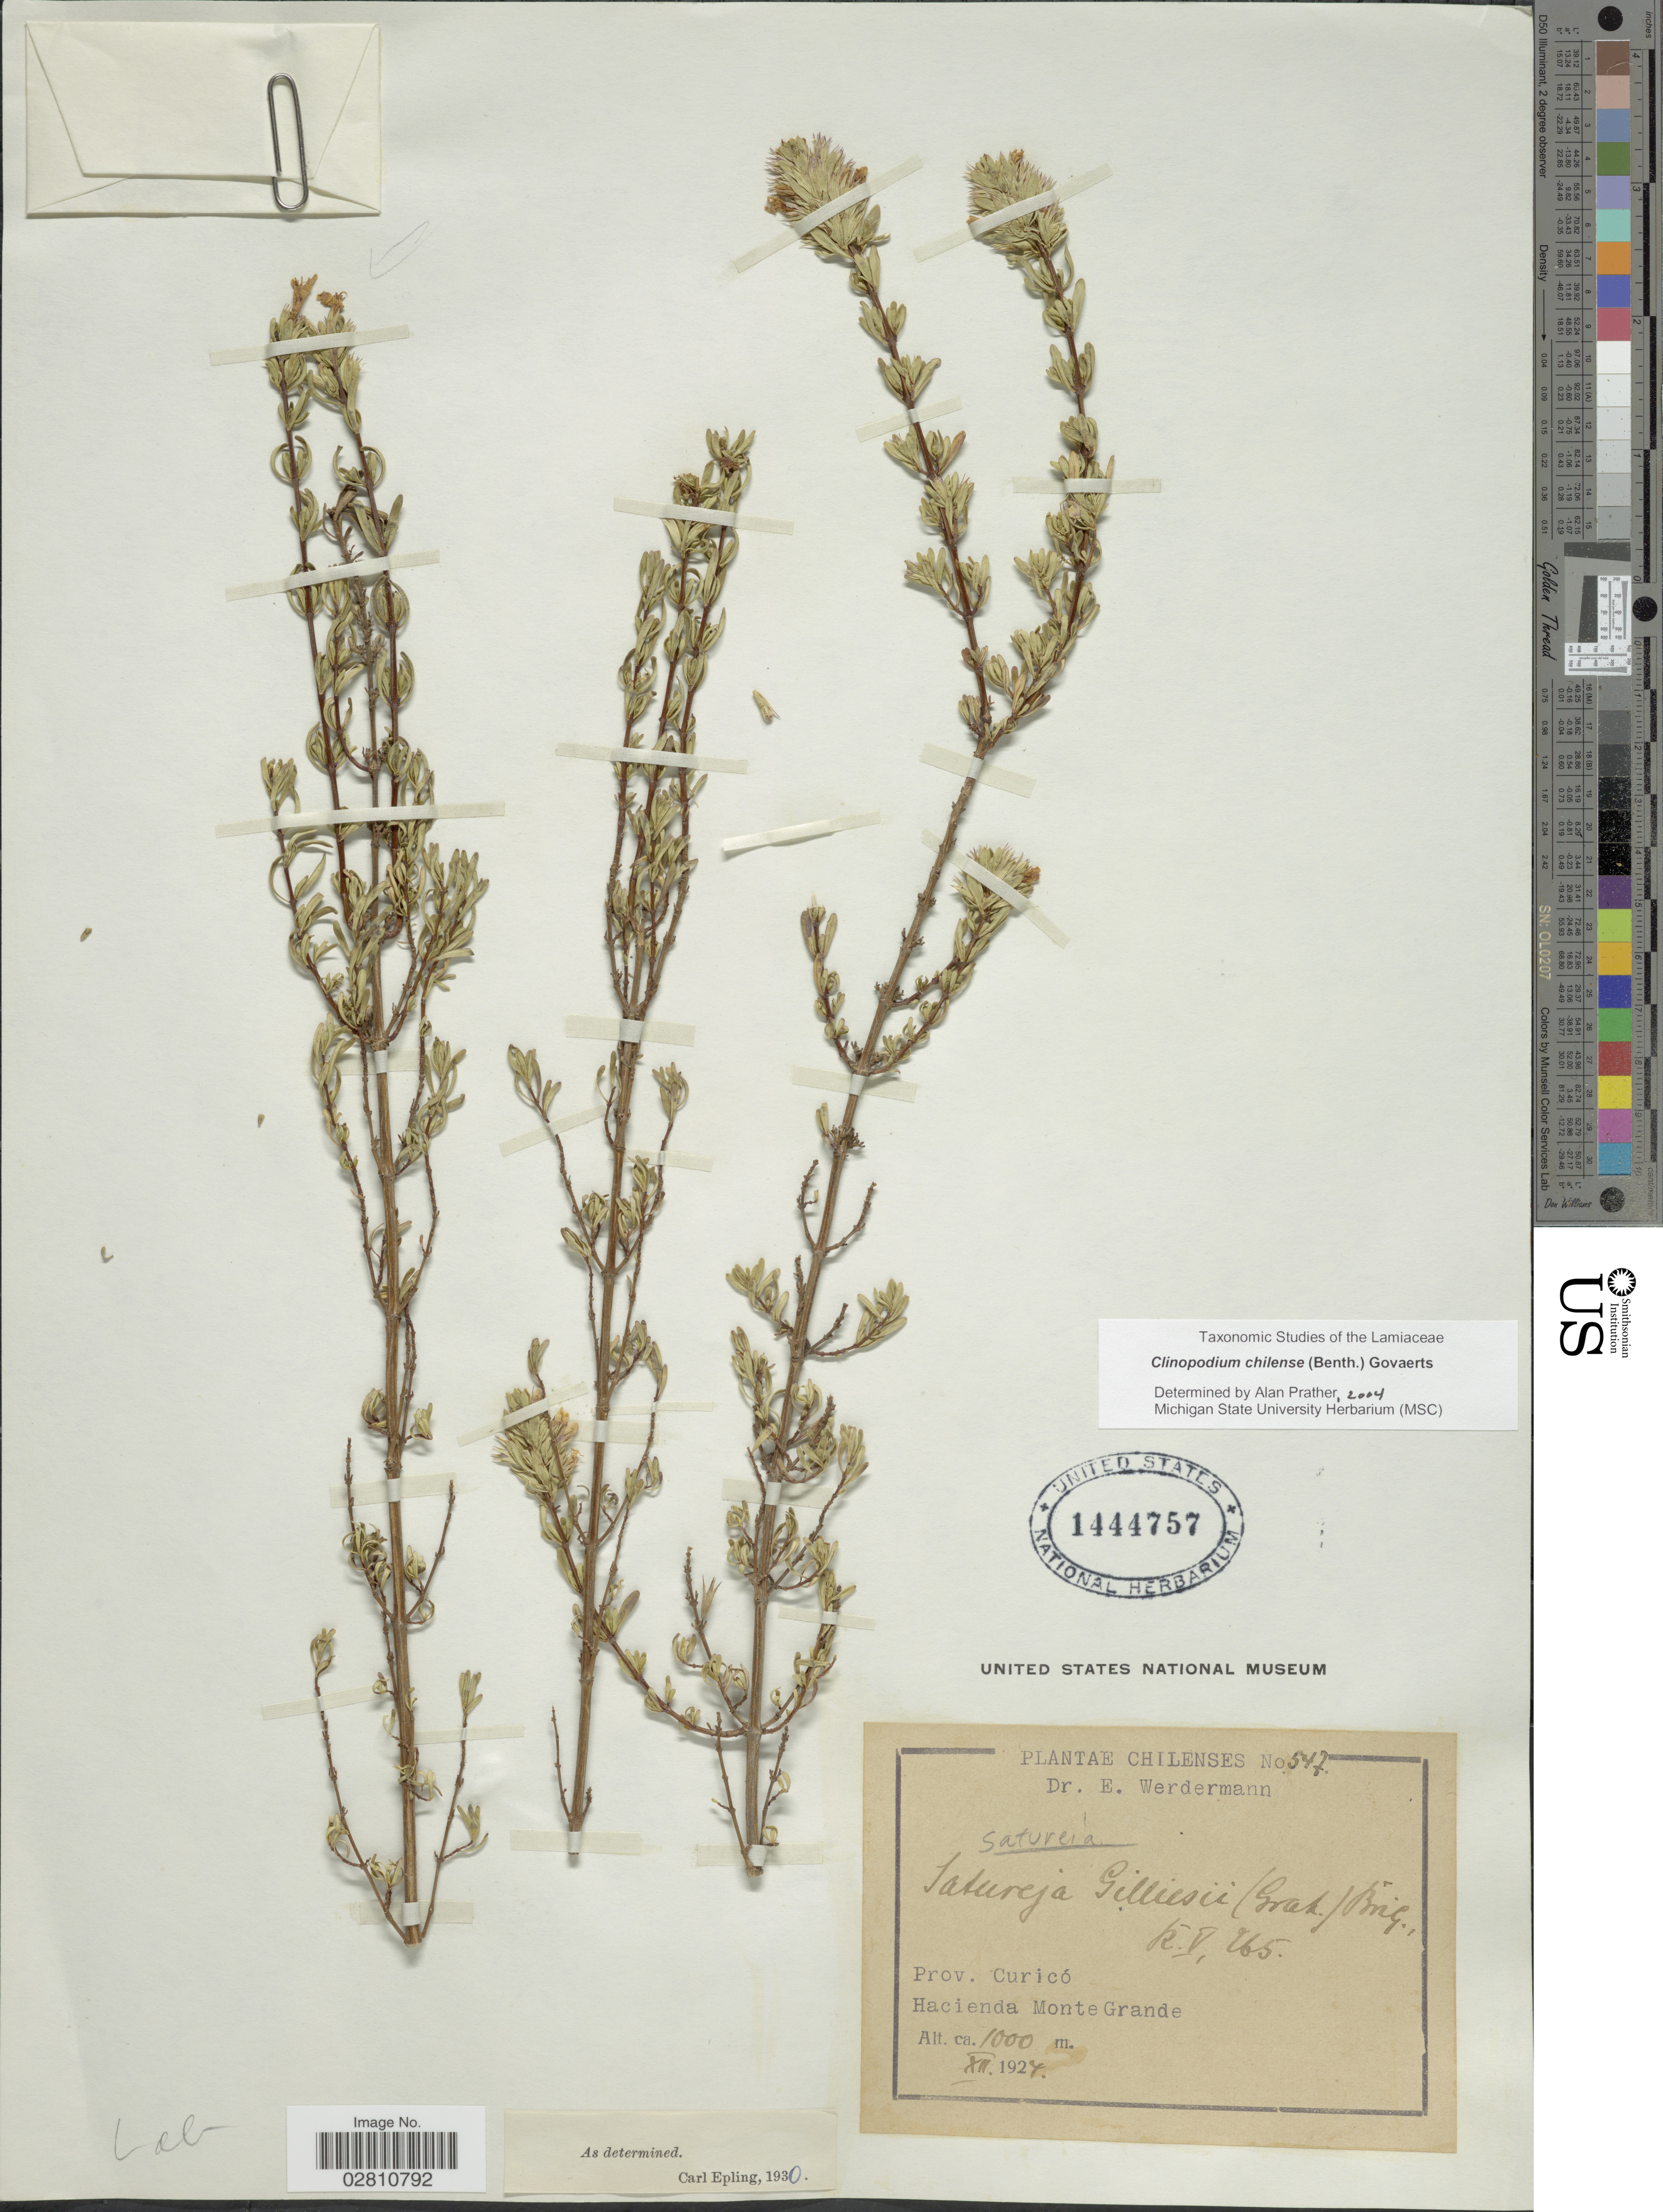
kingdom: Plantae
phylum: Tracheophyta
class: Magnoliopsida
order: Lamiales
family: Lamiaceae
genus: Clinopodium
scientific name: Clinopodium chilense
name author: (Benth.) Govaerts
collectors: E. Werdermann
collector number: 547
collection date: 1924-12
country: Chile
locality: Prov. Curicó, Hacienda Monte Grande.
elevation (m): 1000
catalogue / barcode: US 1444757